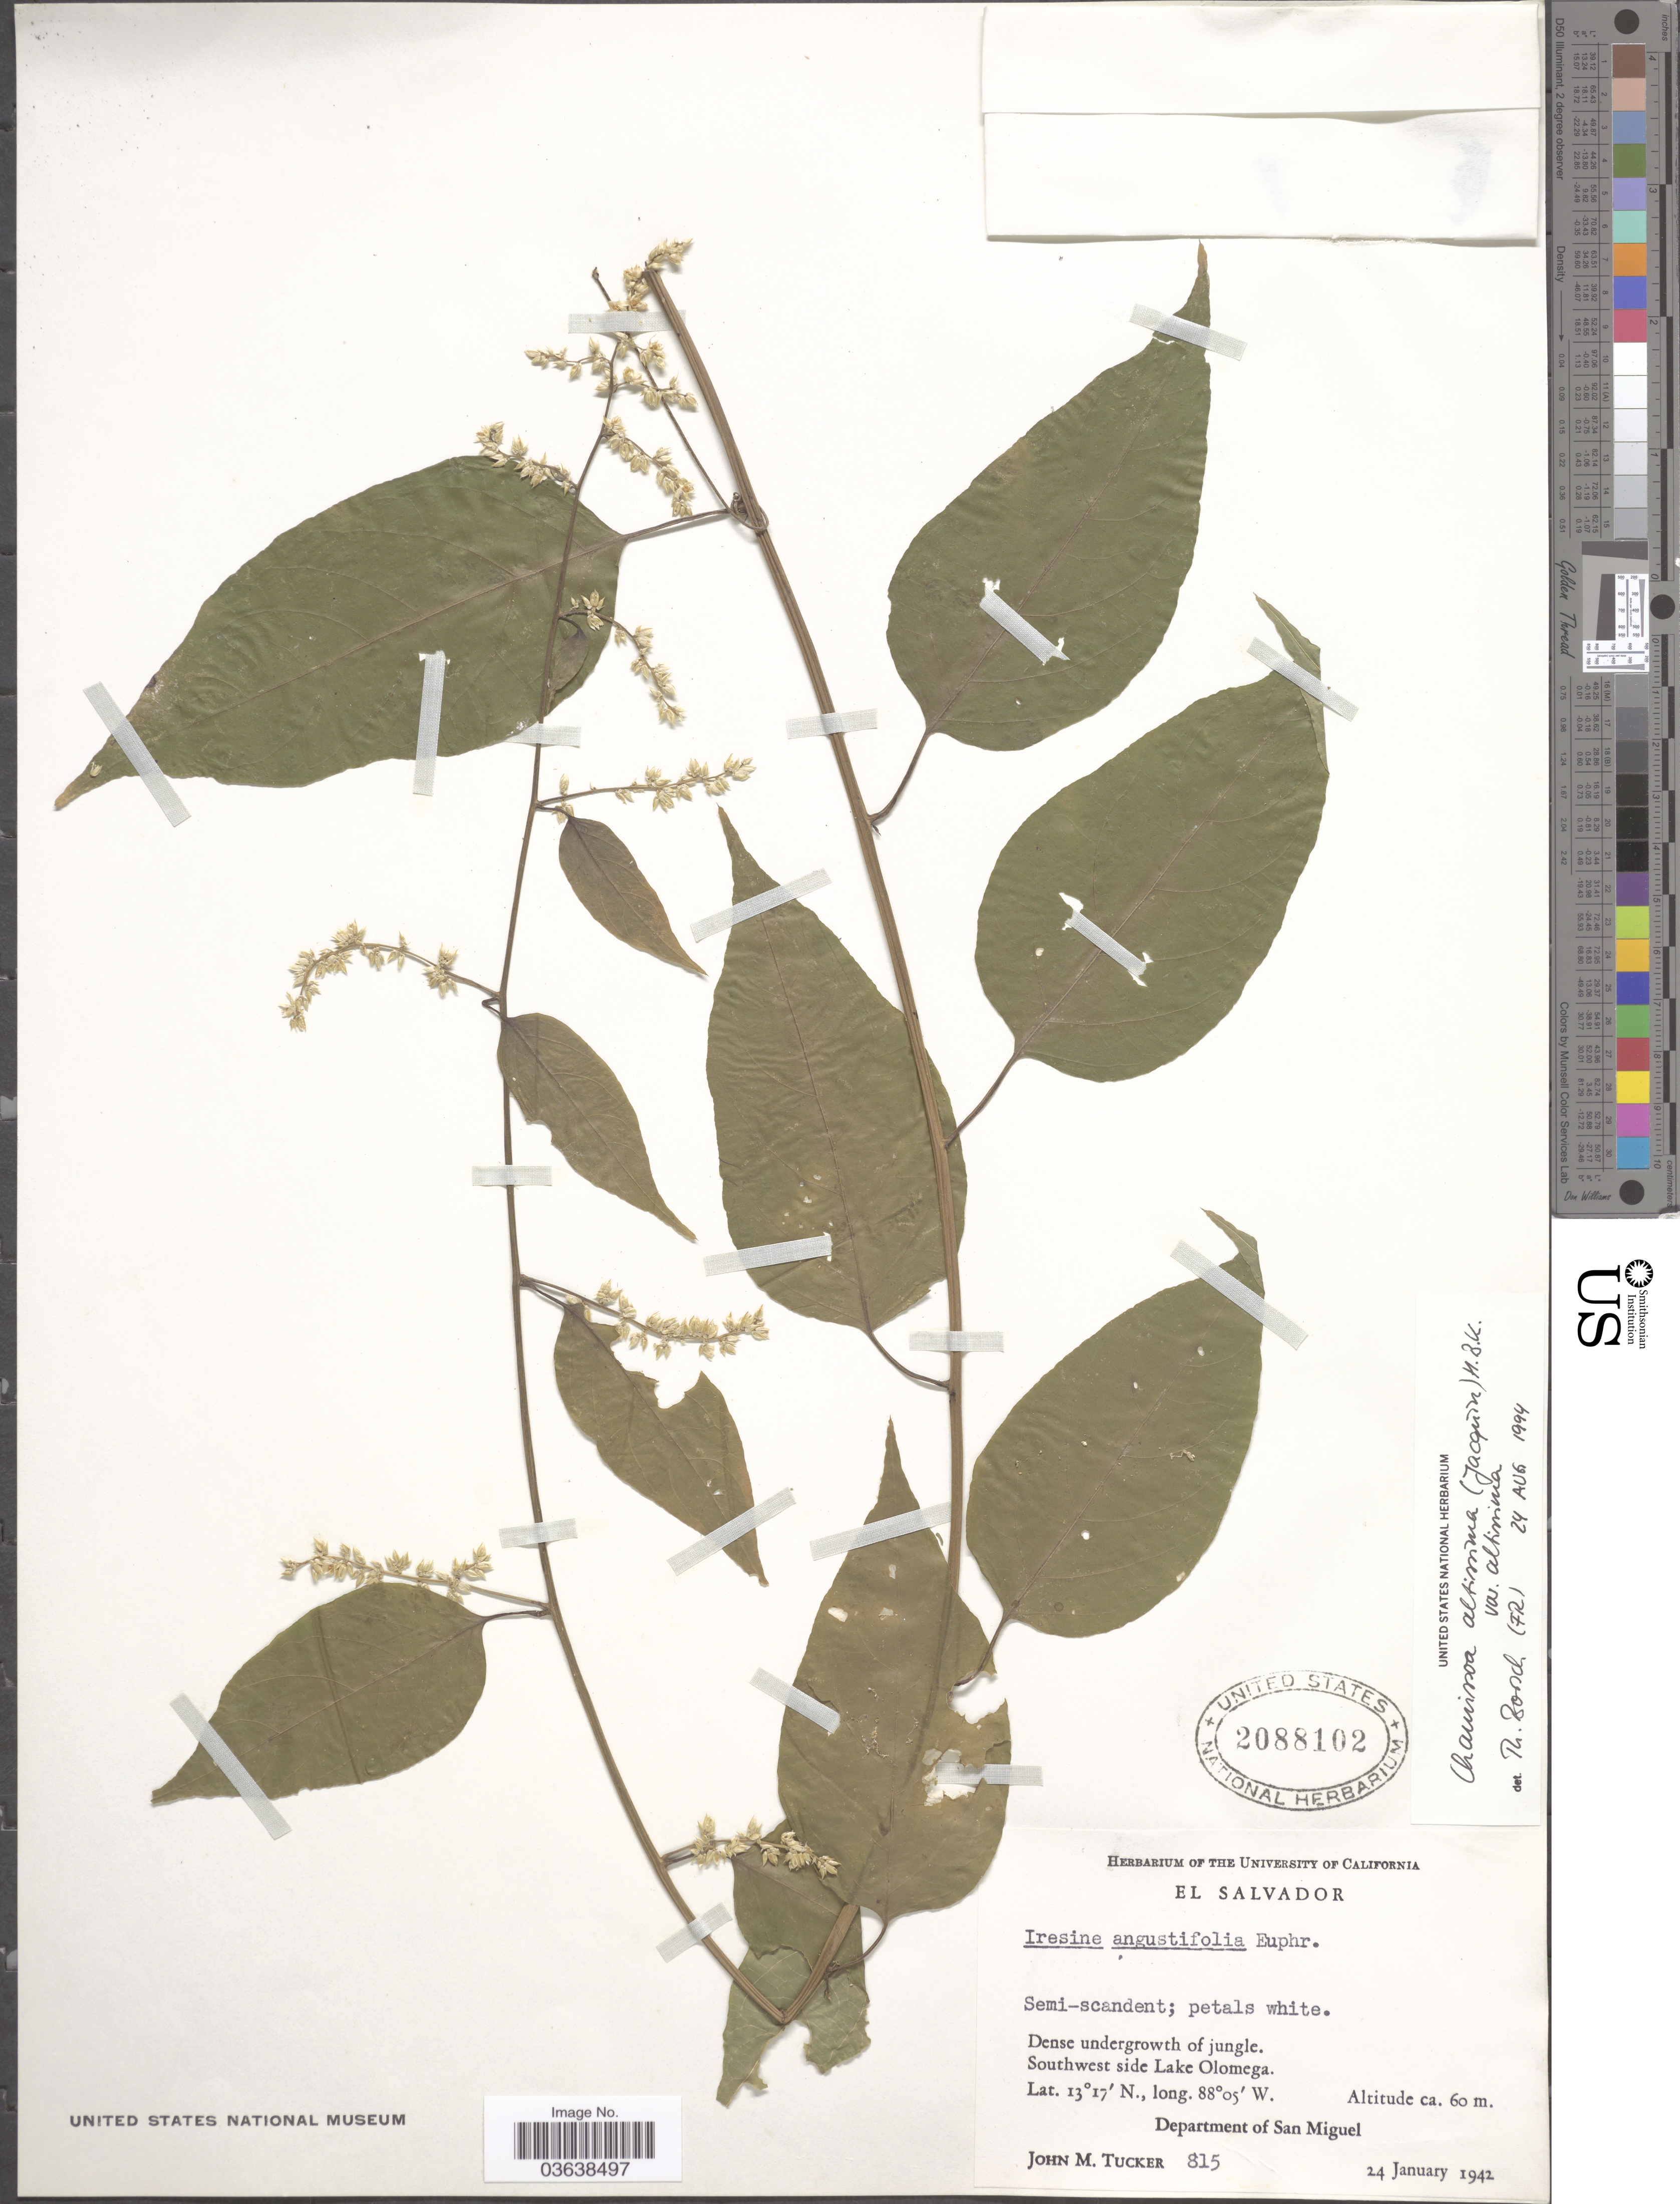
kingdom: Plantae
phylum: Tracheophyta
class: Magnoliopsida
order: Caryophyllales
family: Amaranthaceae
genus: Chamissoa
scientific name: Chamissoa altissima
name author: (Jacq.) Kunth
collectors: J. M. Tucker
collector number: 815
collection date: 1942-01-24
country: El Salvador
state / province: San Miguel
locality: Southwest side Lake Olomega. Department of San Miguel.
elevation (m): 60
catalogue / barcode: US 2088102